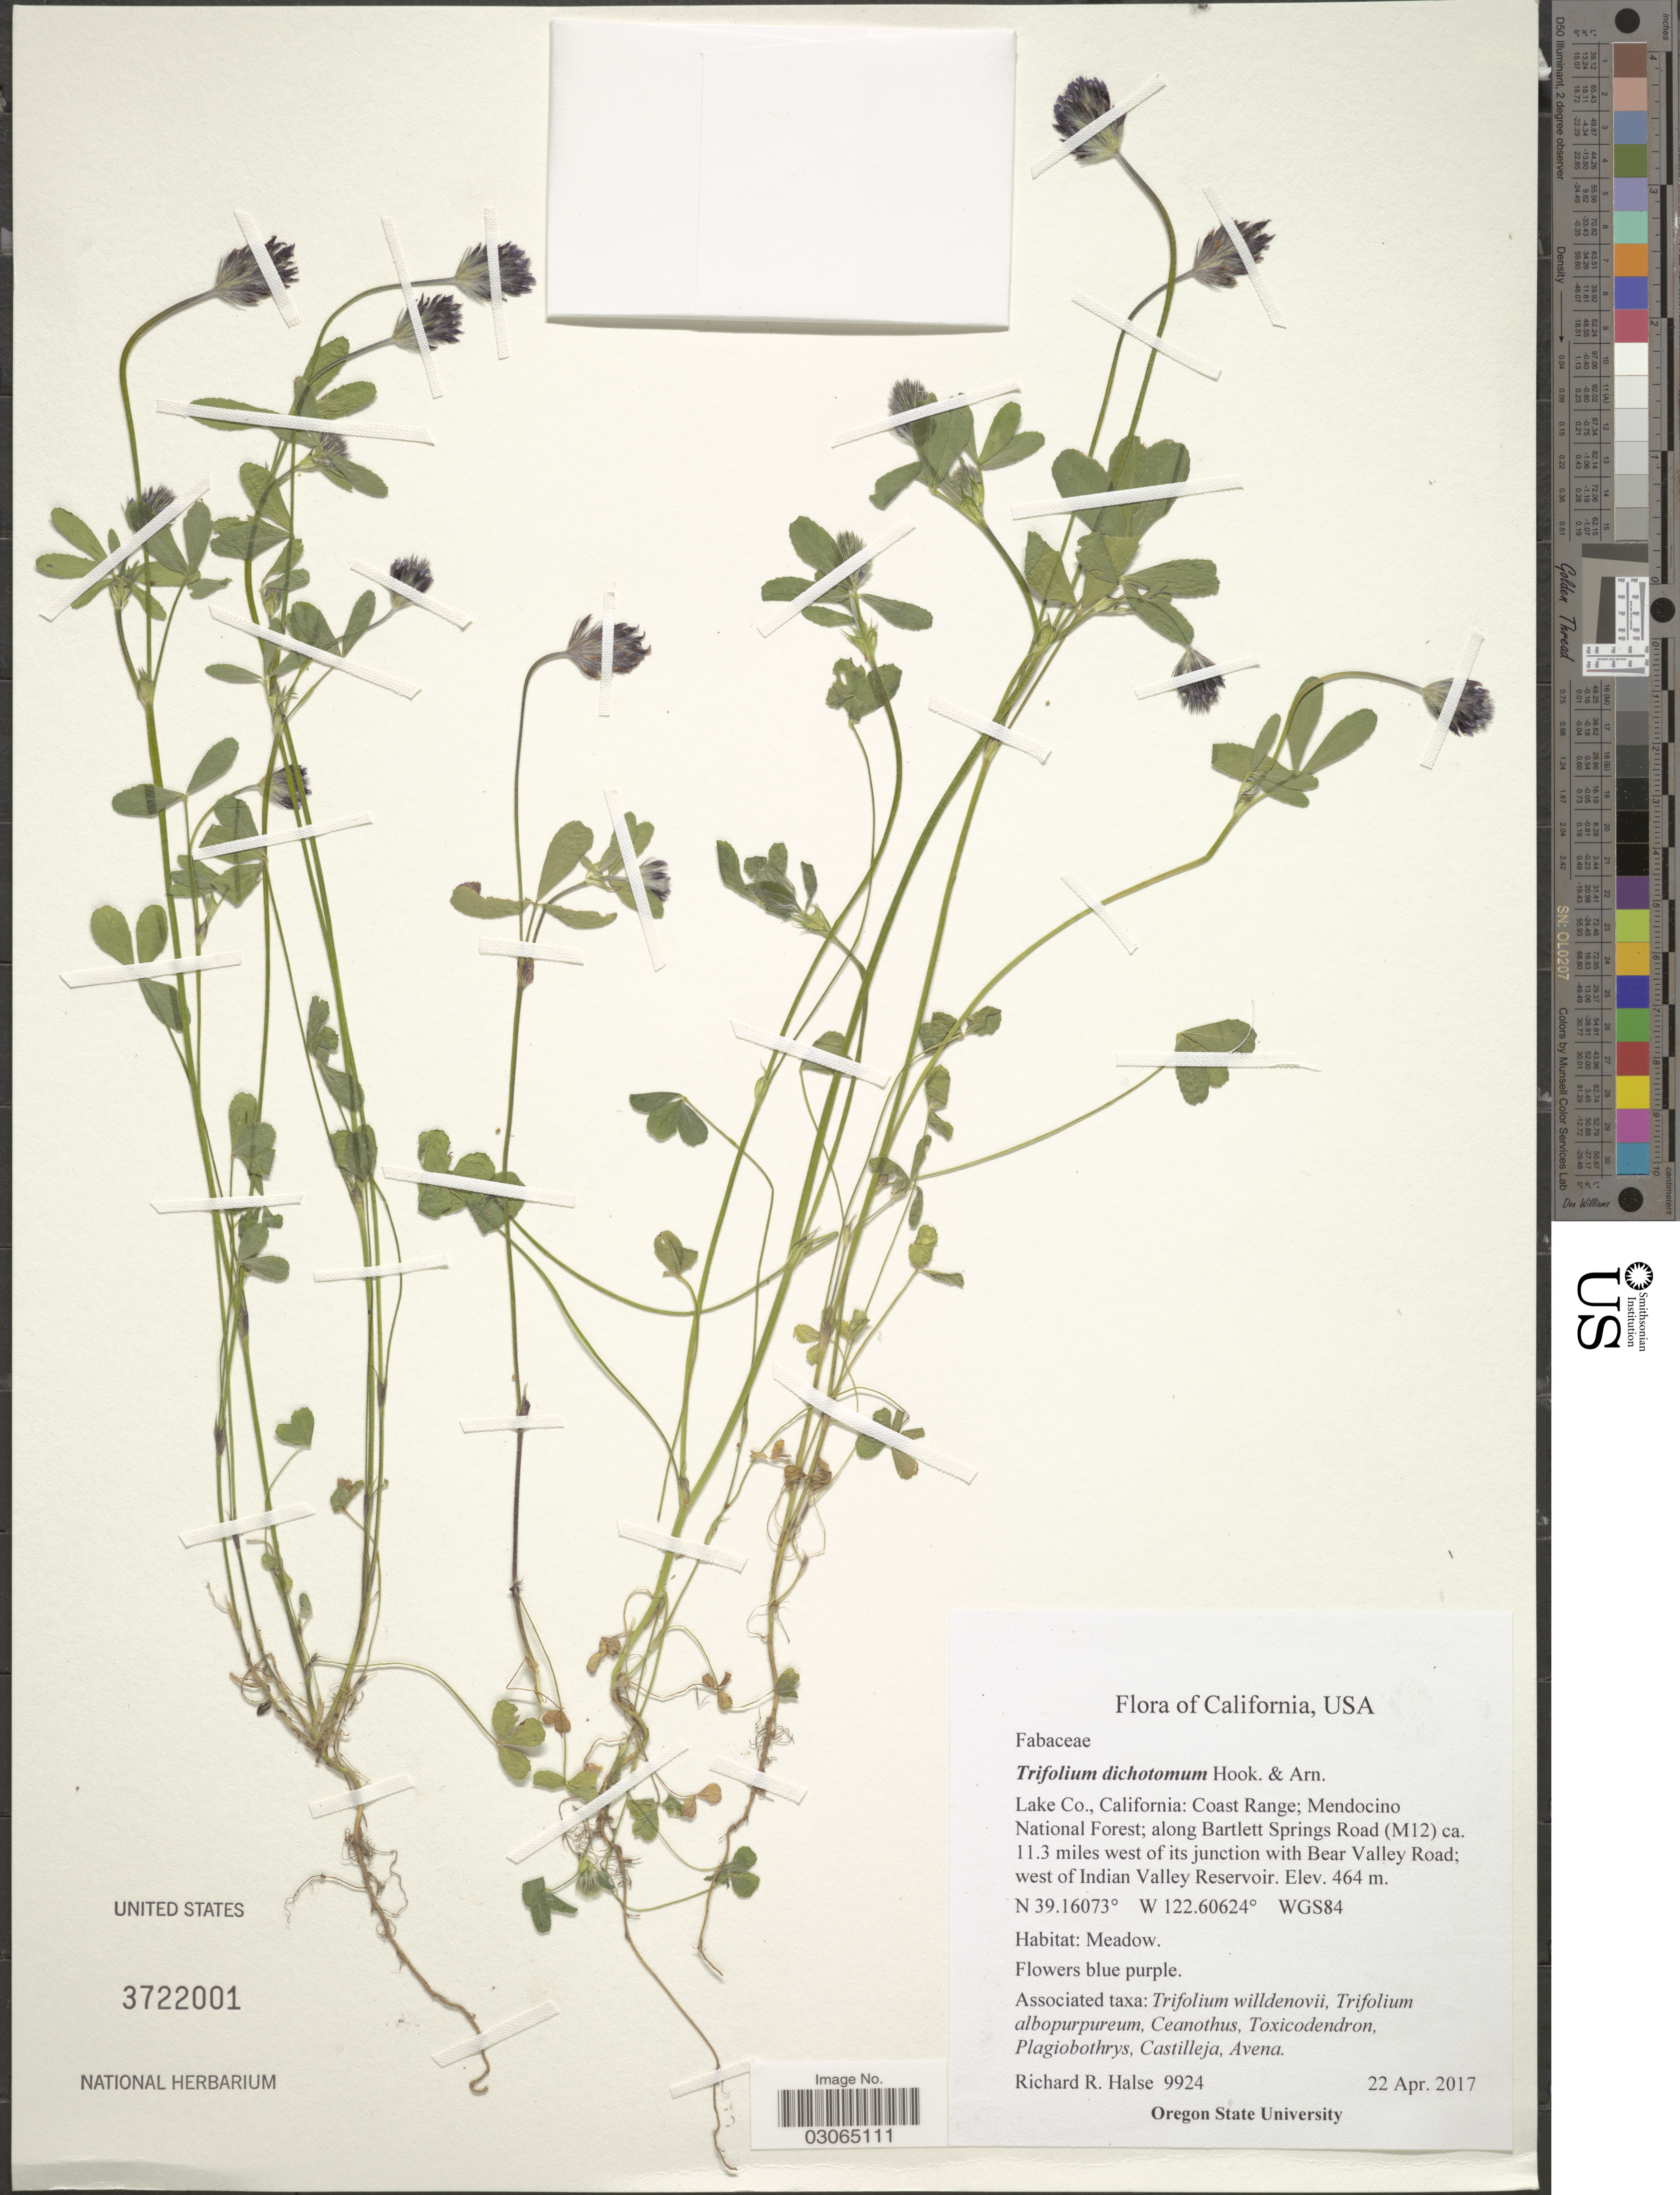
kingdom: Plantae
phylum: Tracheophyta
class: Magnoliopsida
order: Fabales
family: Fabaceae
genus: Trifolium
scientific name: Trifolium dichotomum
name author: Hook. & Arn.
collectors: R. Halse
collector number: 9924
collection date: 2017-04-22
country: United States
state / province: California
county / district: Mendocino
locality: Lake Co. Coast Range; Mendocino National Forest; along Bartlett Springs Road (M12) ca. 11.3 miles west of its junction with Bear Valley Road; west of Indian Valley Reservoir. WGS84.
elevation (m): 464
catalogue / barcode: US 3722001